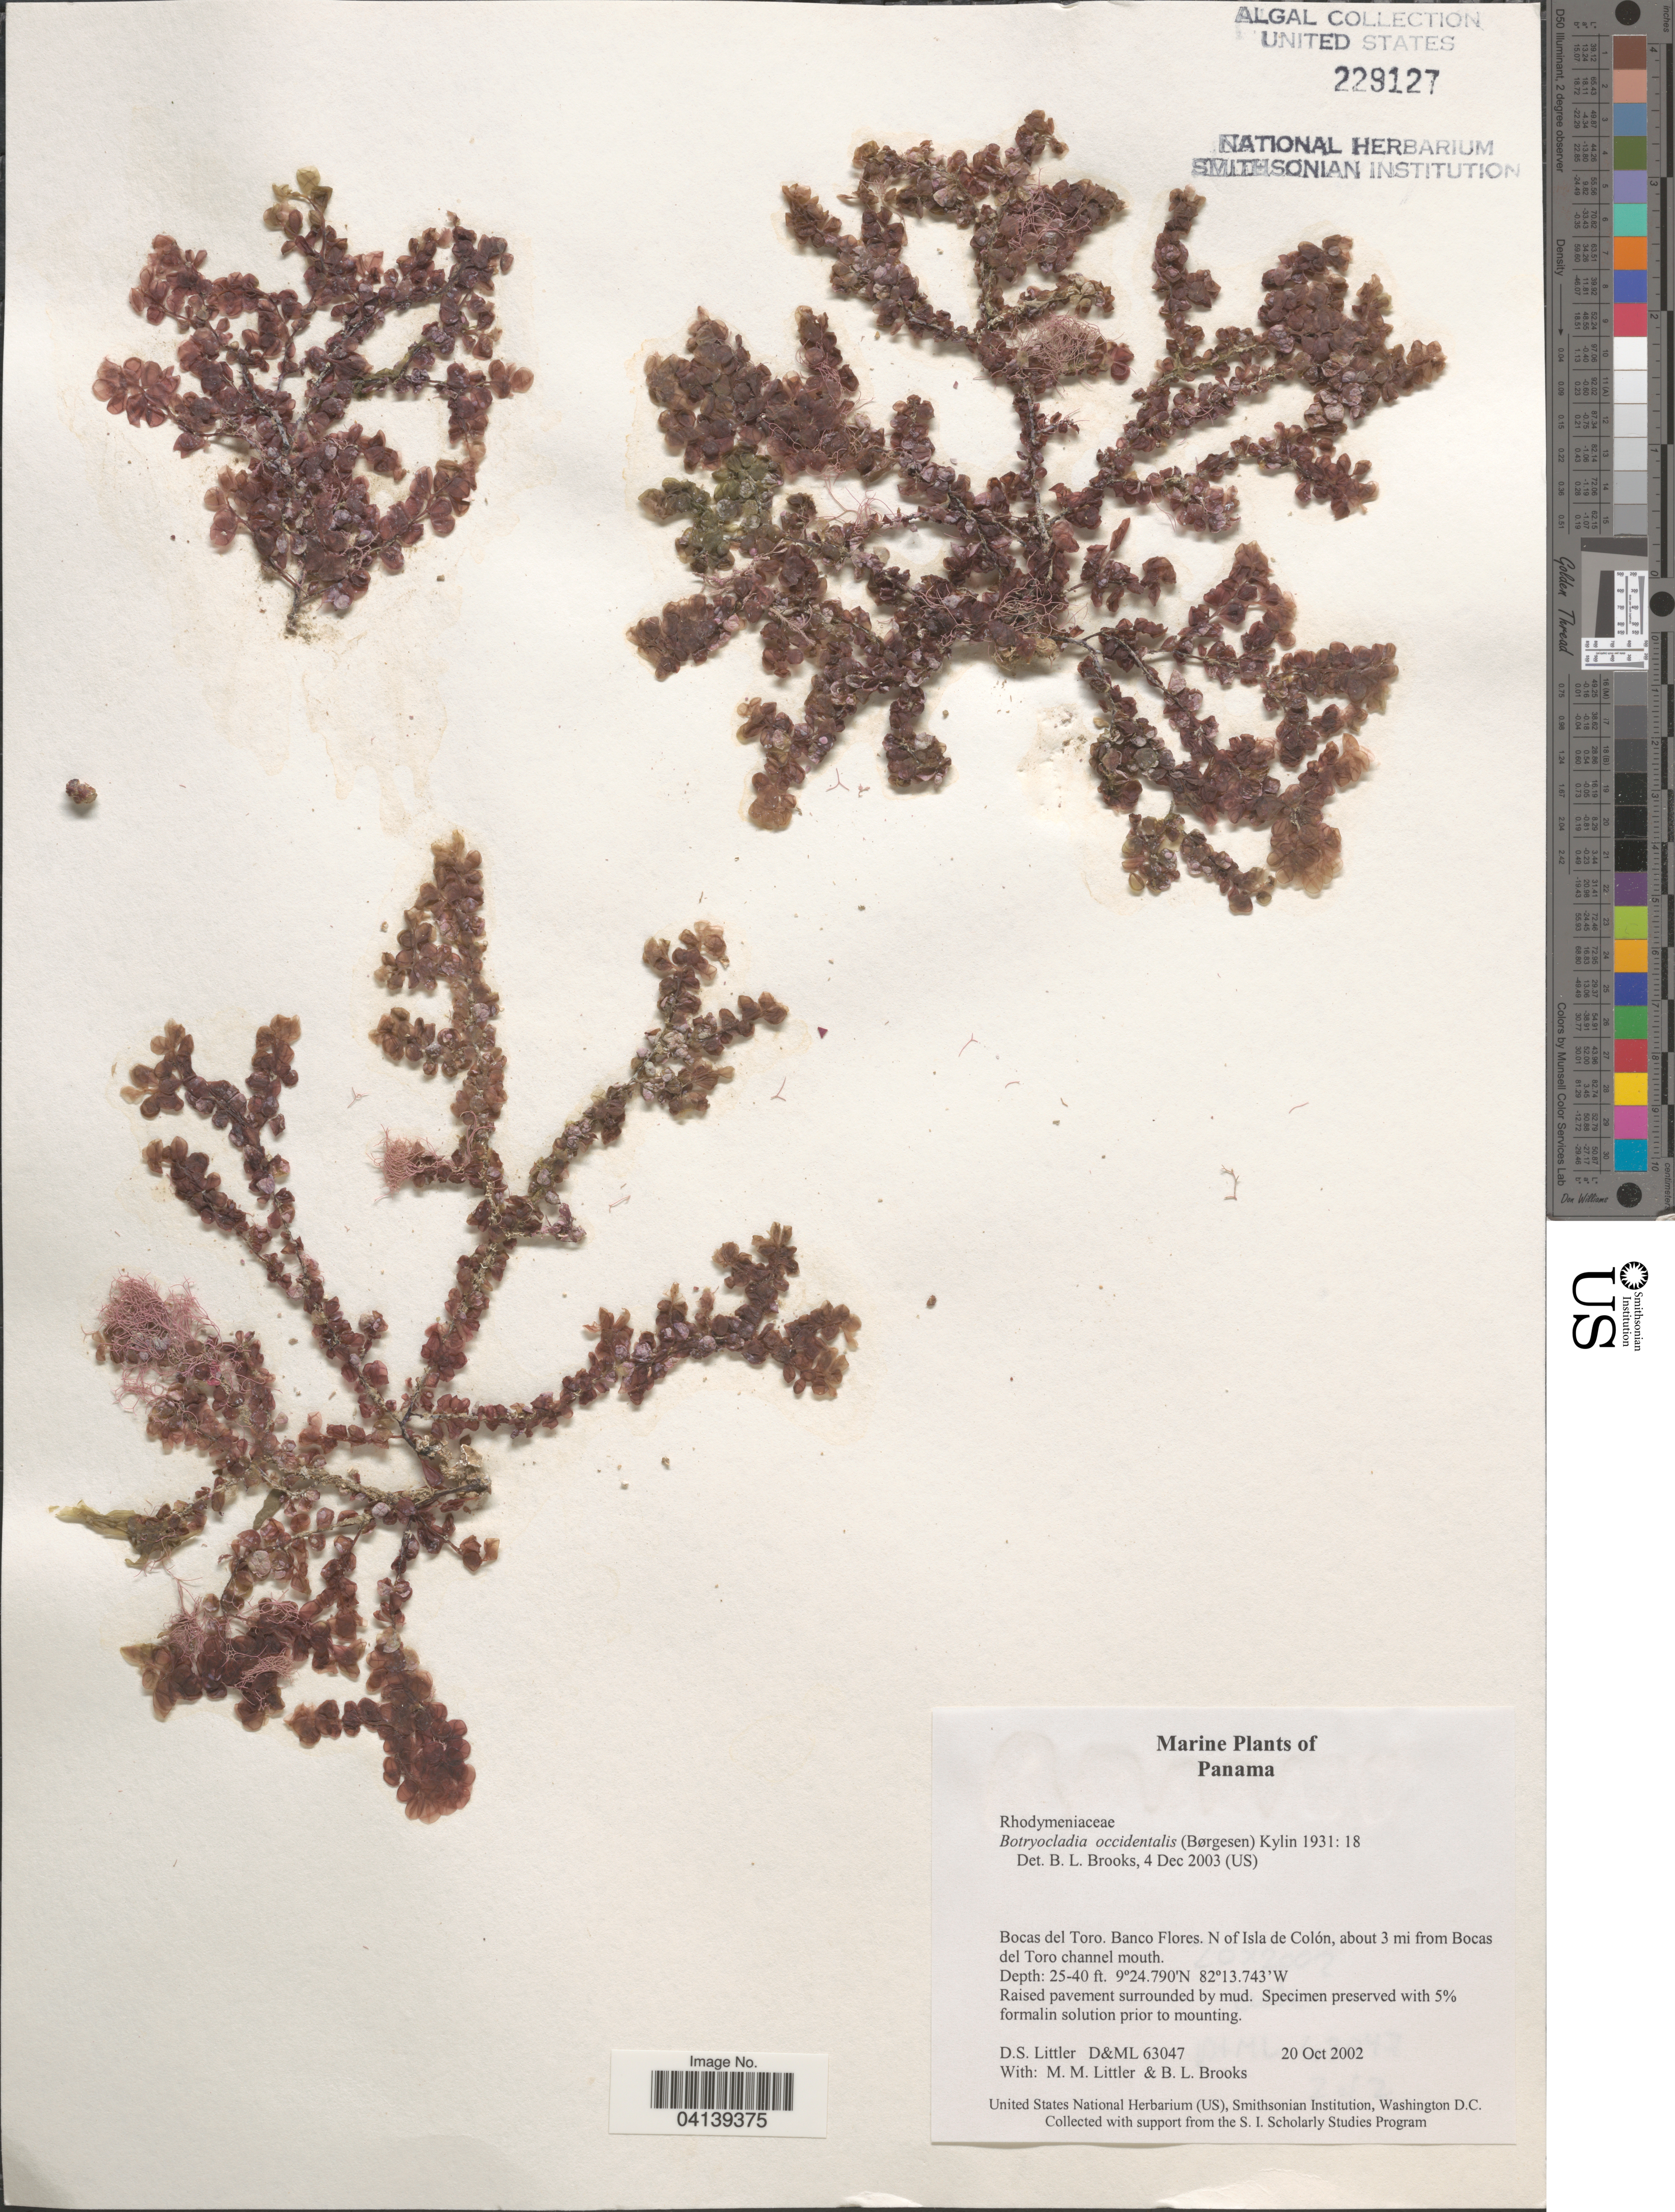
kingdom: Plantae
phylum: Rhodophyta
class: Florideophyceae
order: Rhodymeniales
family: Rhodymeniaceae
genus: Botryocladia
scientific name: Botryocladia occidentalis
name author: (Børgesen) Kylin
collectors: D. S. Littler & B. Brooks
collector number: D&ML63047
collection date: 2002-10-20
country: Panama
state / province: Bocas del Toro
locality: Banco Flores. N of Isla de Colón, about 3 mi from Bocas del Toro channel mouth.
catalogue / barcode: US 229127